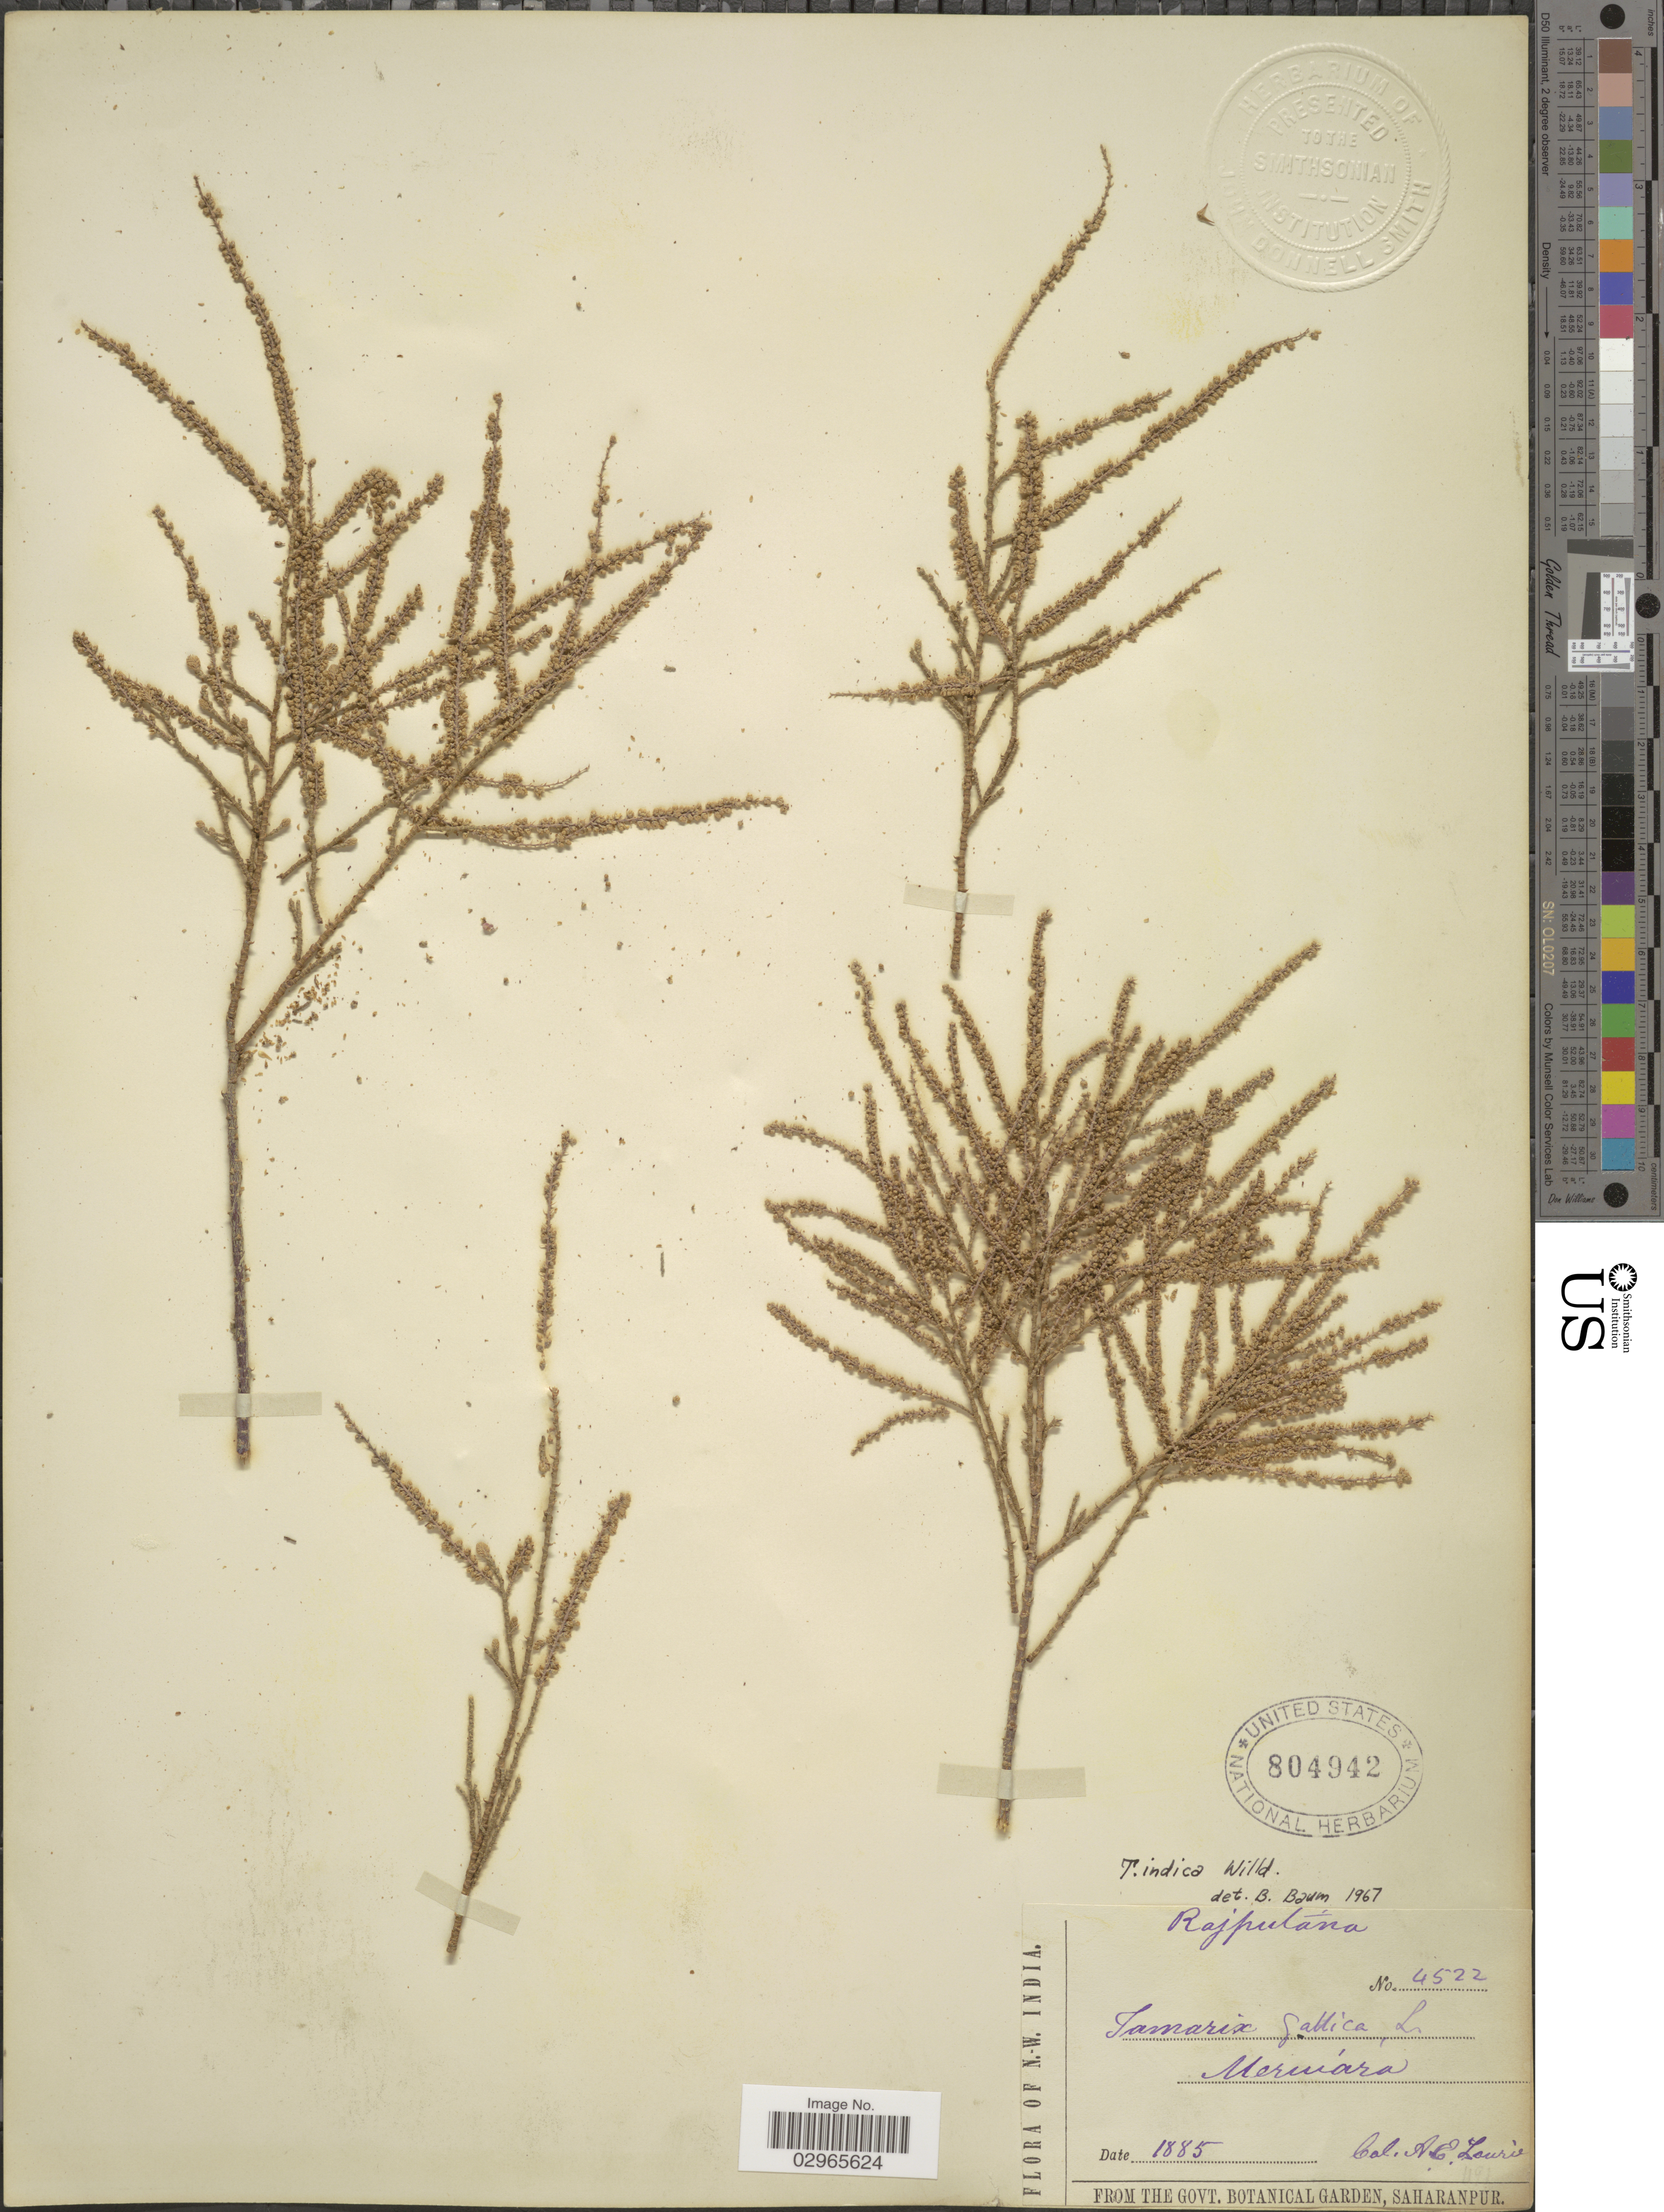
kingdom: Plantae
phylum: Tracheophyta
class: Magnoliopsida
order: Caryophyllales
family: Tamaricaceae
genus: Tamarix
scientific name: Tamarix indica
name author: Willd.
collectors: A. Lourie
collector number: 4522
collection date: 1885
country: India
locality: Rajputana, Mermára.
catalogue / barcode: US 804942